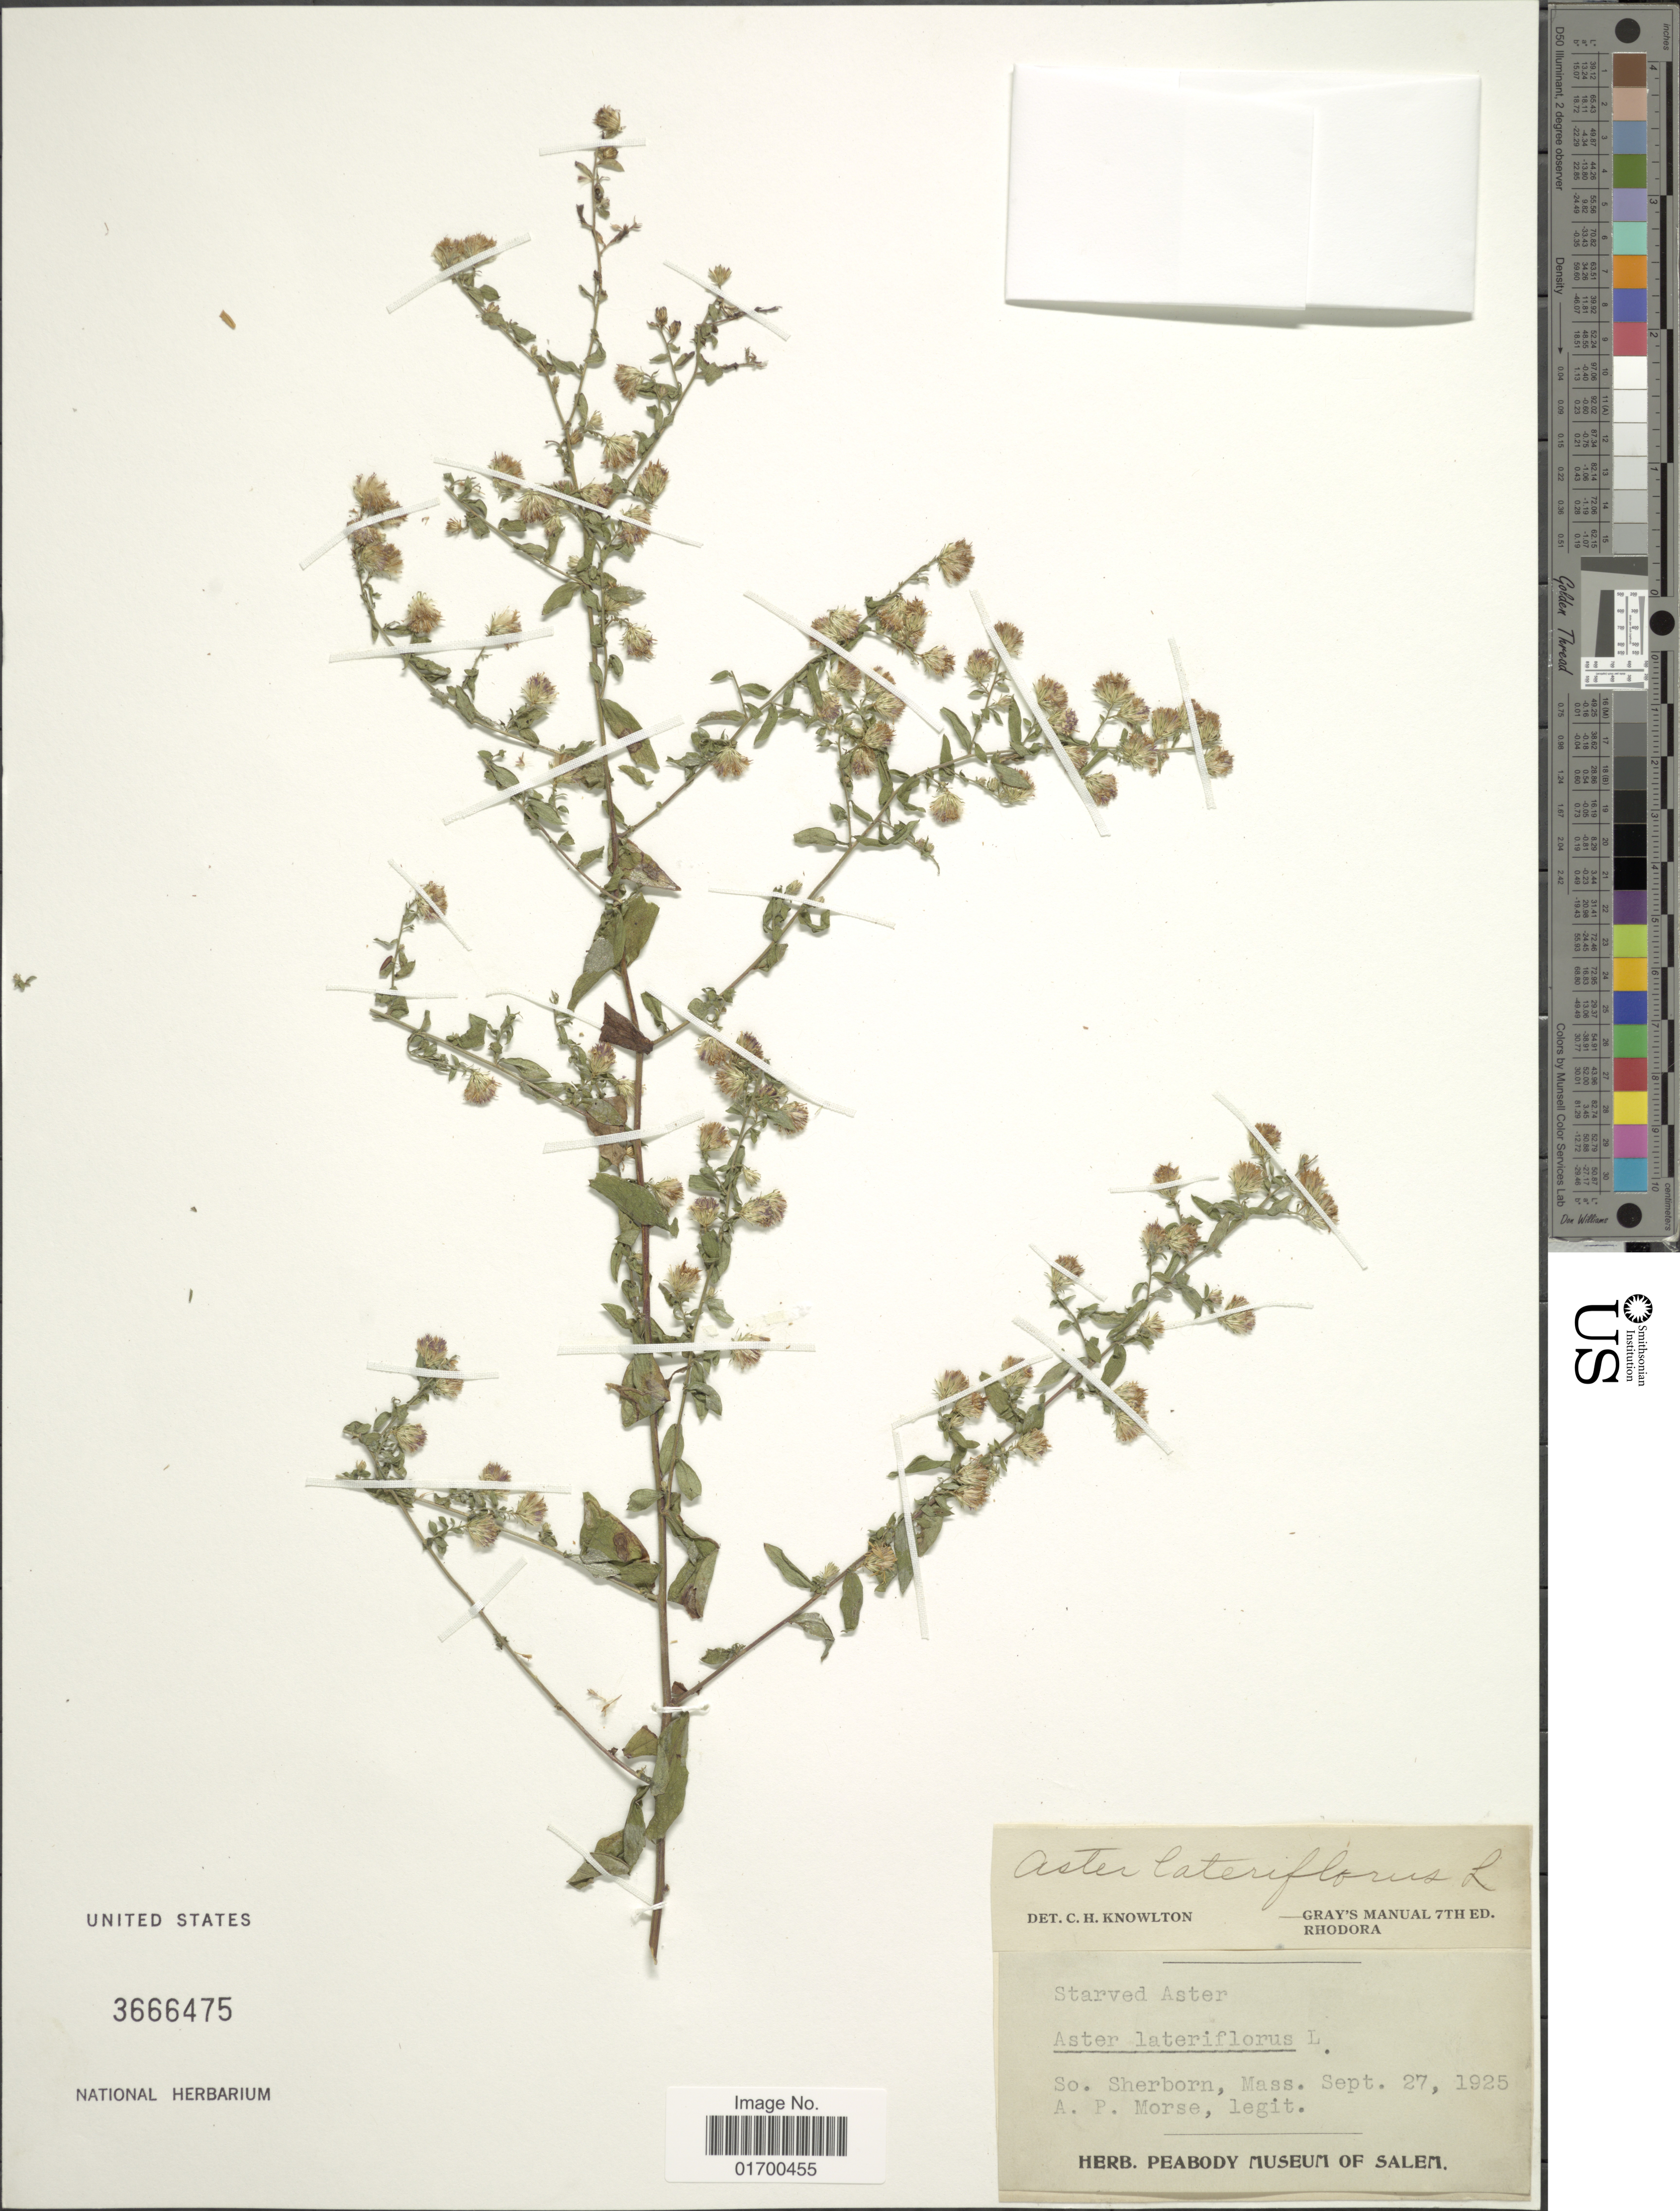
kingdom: Plantae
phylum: Tracheophyta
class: Magnoliopsida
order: Asterales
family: Asteraceae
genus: Symphyotrichum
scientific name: Symphyotrichum lateriflorum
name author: (L.) Á. Löve & D. Löve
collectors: A. Morse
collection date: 1925-09-27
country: United States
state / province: Massachusetts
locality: So. Sherborn, Mass.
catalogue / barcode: US 3666475